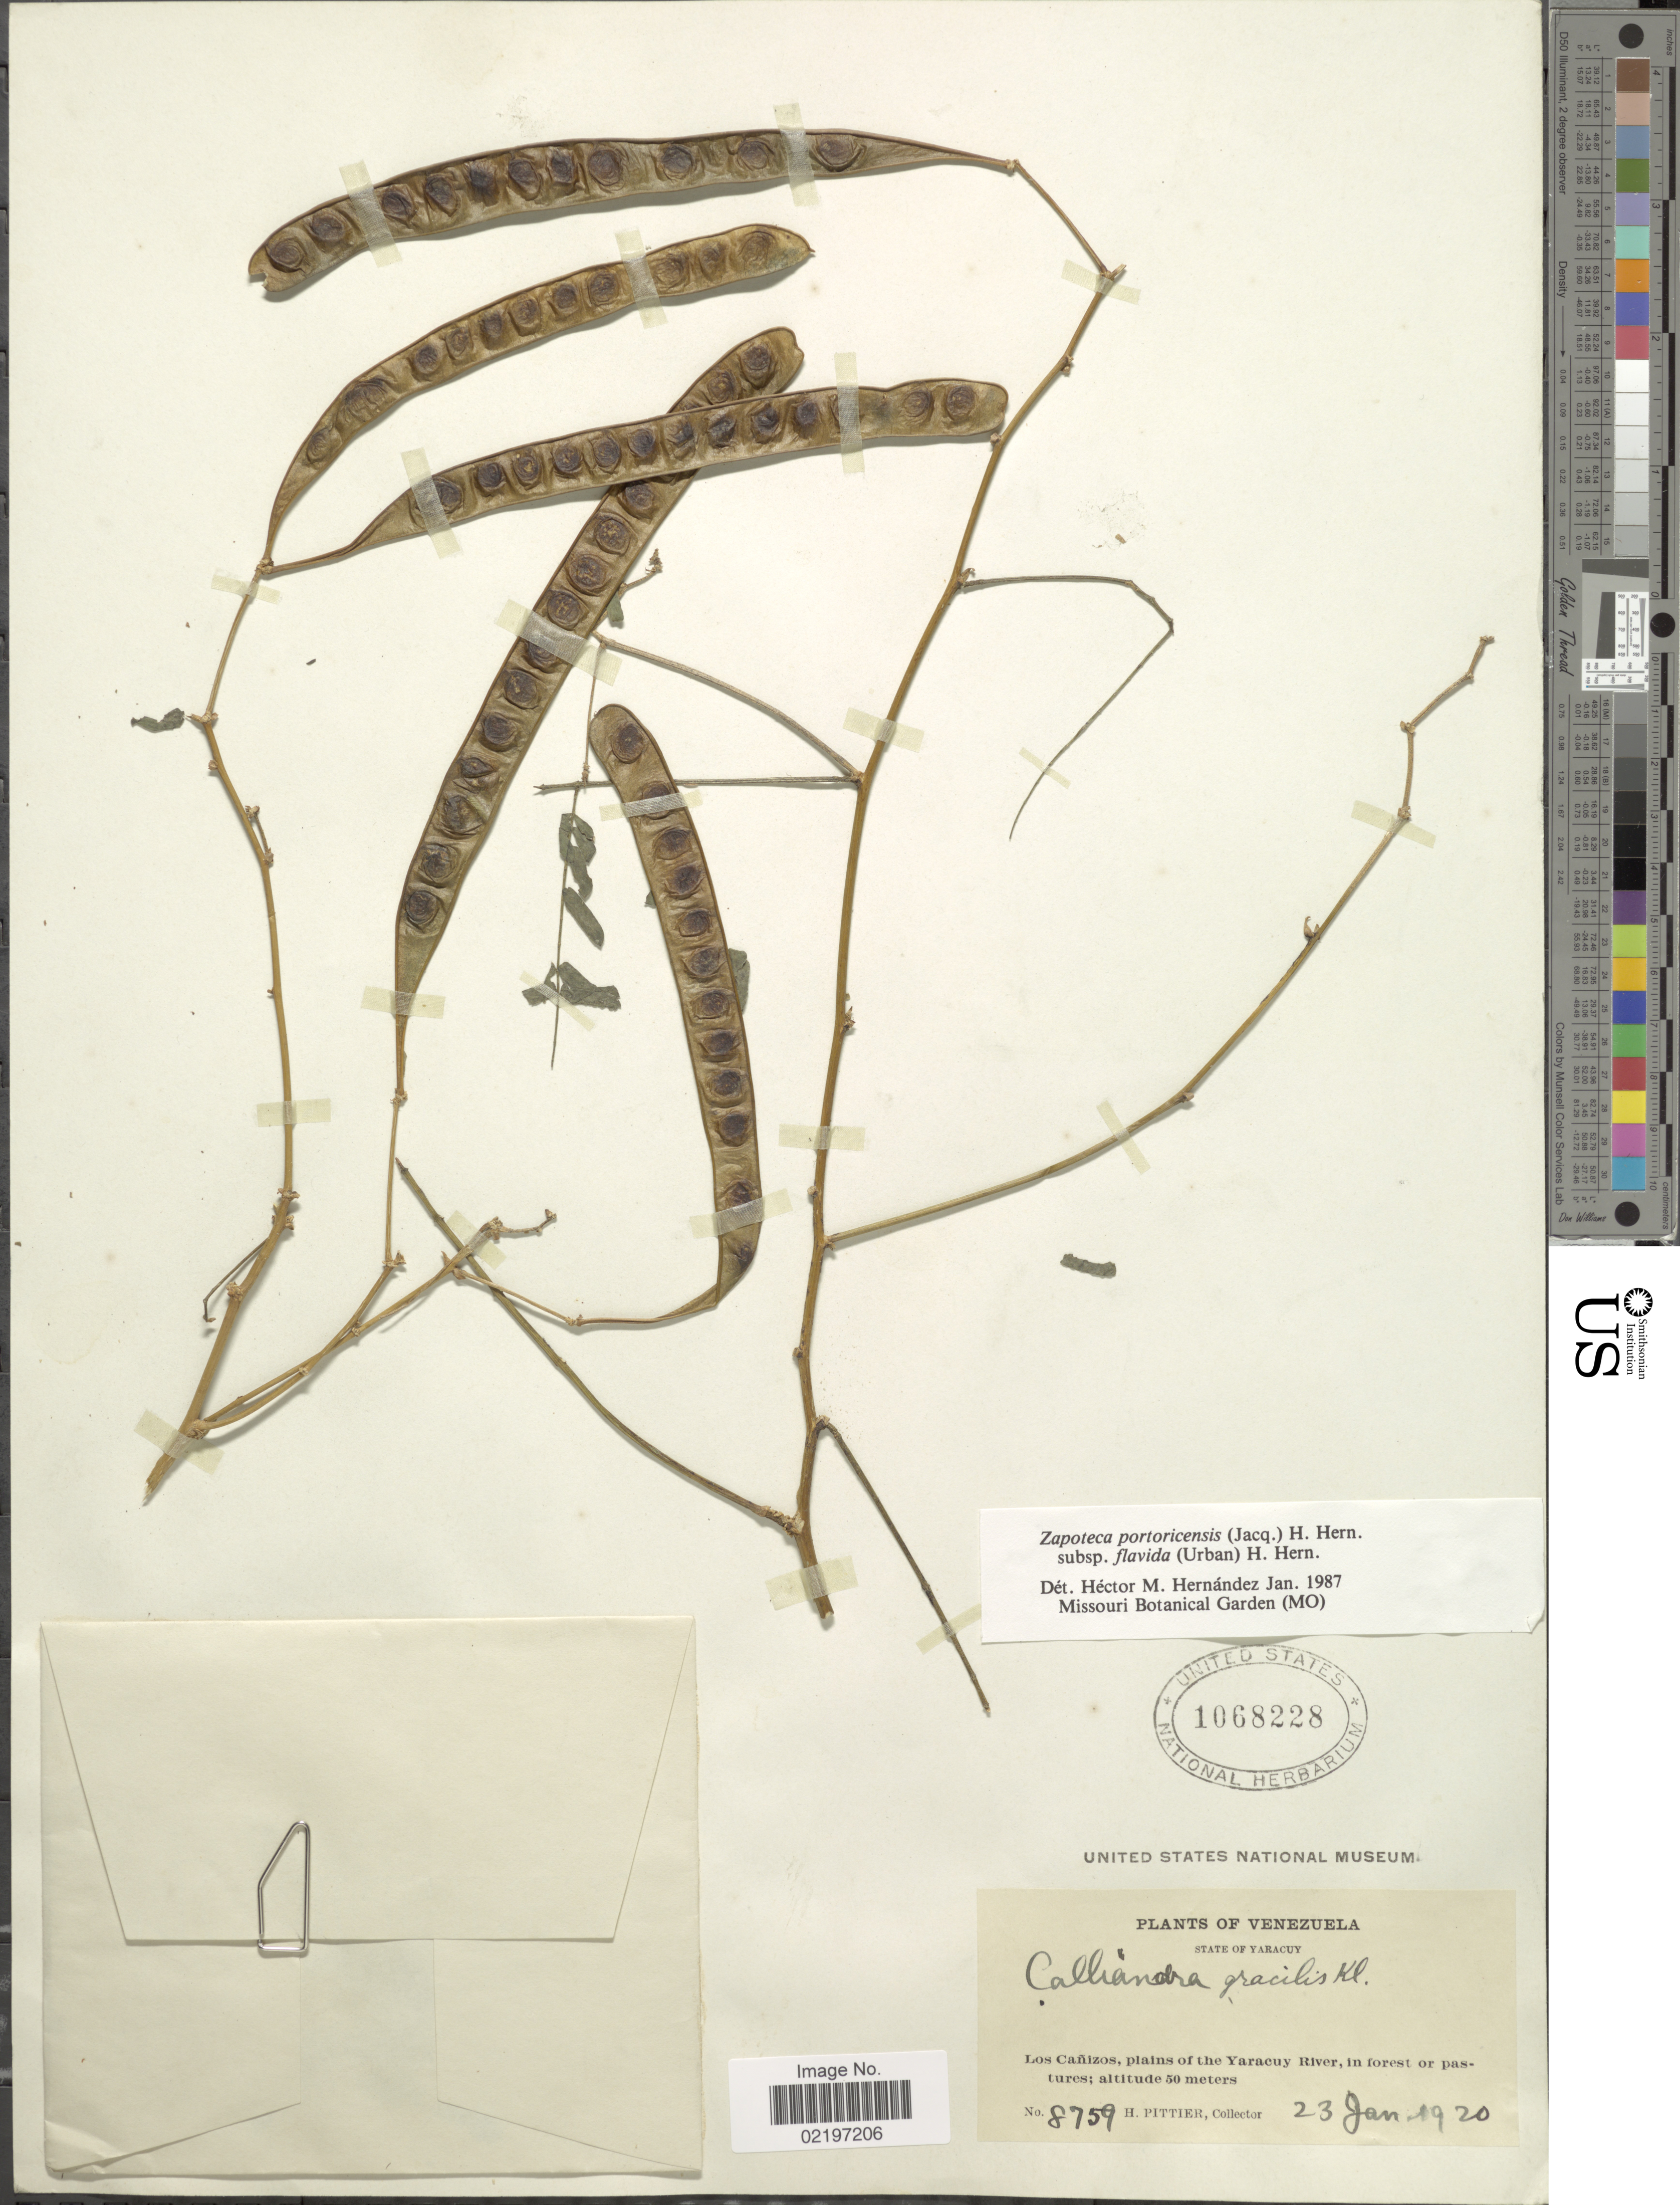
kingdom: Plantae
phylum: Tracheophyta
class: Magnoliopsida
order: Fabales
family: Fabaceae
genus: Zapoteca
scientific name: Zapoteca portoricensis subsp. flavida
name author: (Urb.) H.M. Hern.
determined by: Hernandez, H. M., (MO), Missouri Botanical Garden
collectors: H. F. Pittier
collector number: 8759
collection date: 1920-01-23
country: Venezuela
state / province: Yaracuy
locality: Los Cañizos, plains of the Yaracuy River, in forest or pastures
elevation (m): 50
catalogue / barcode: US 168228